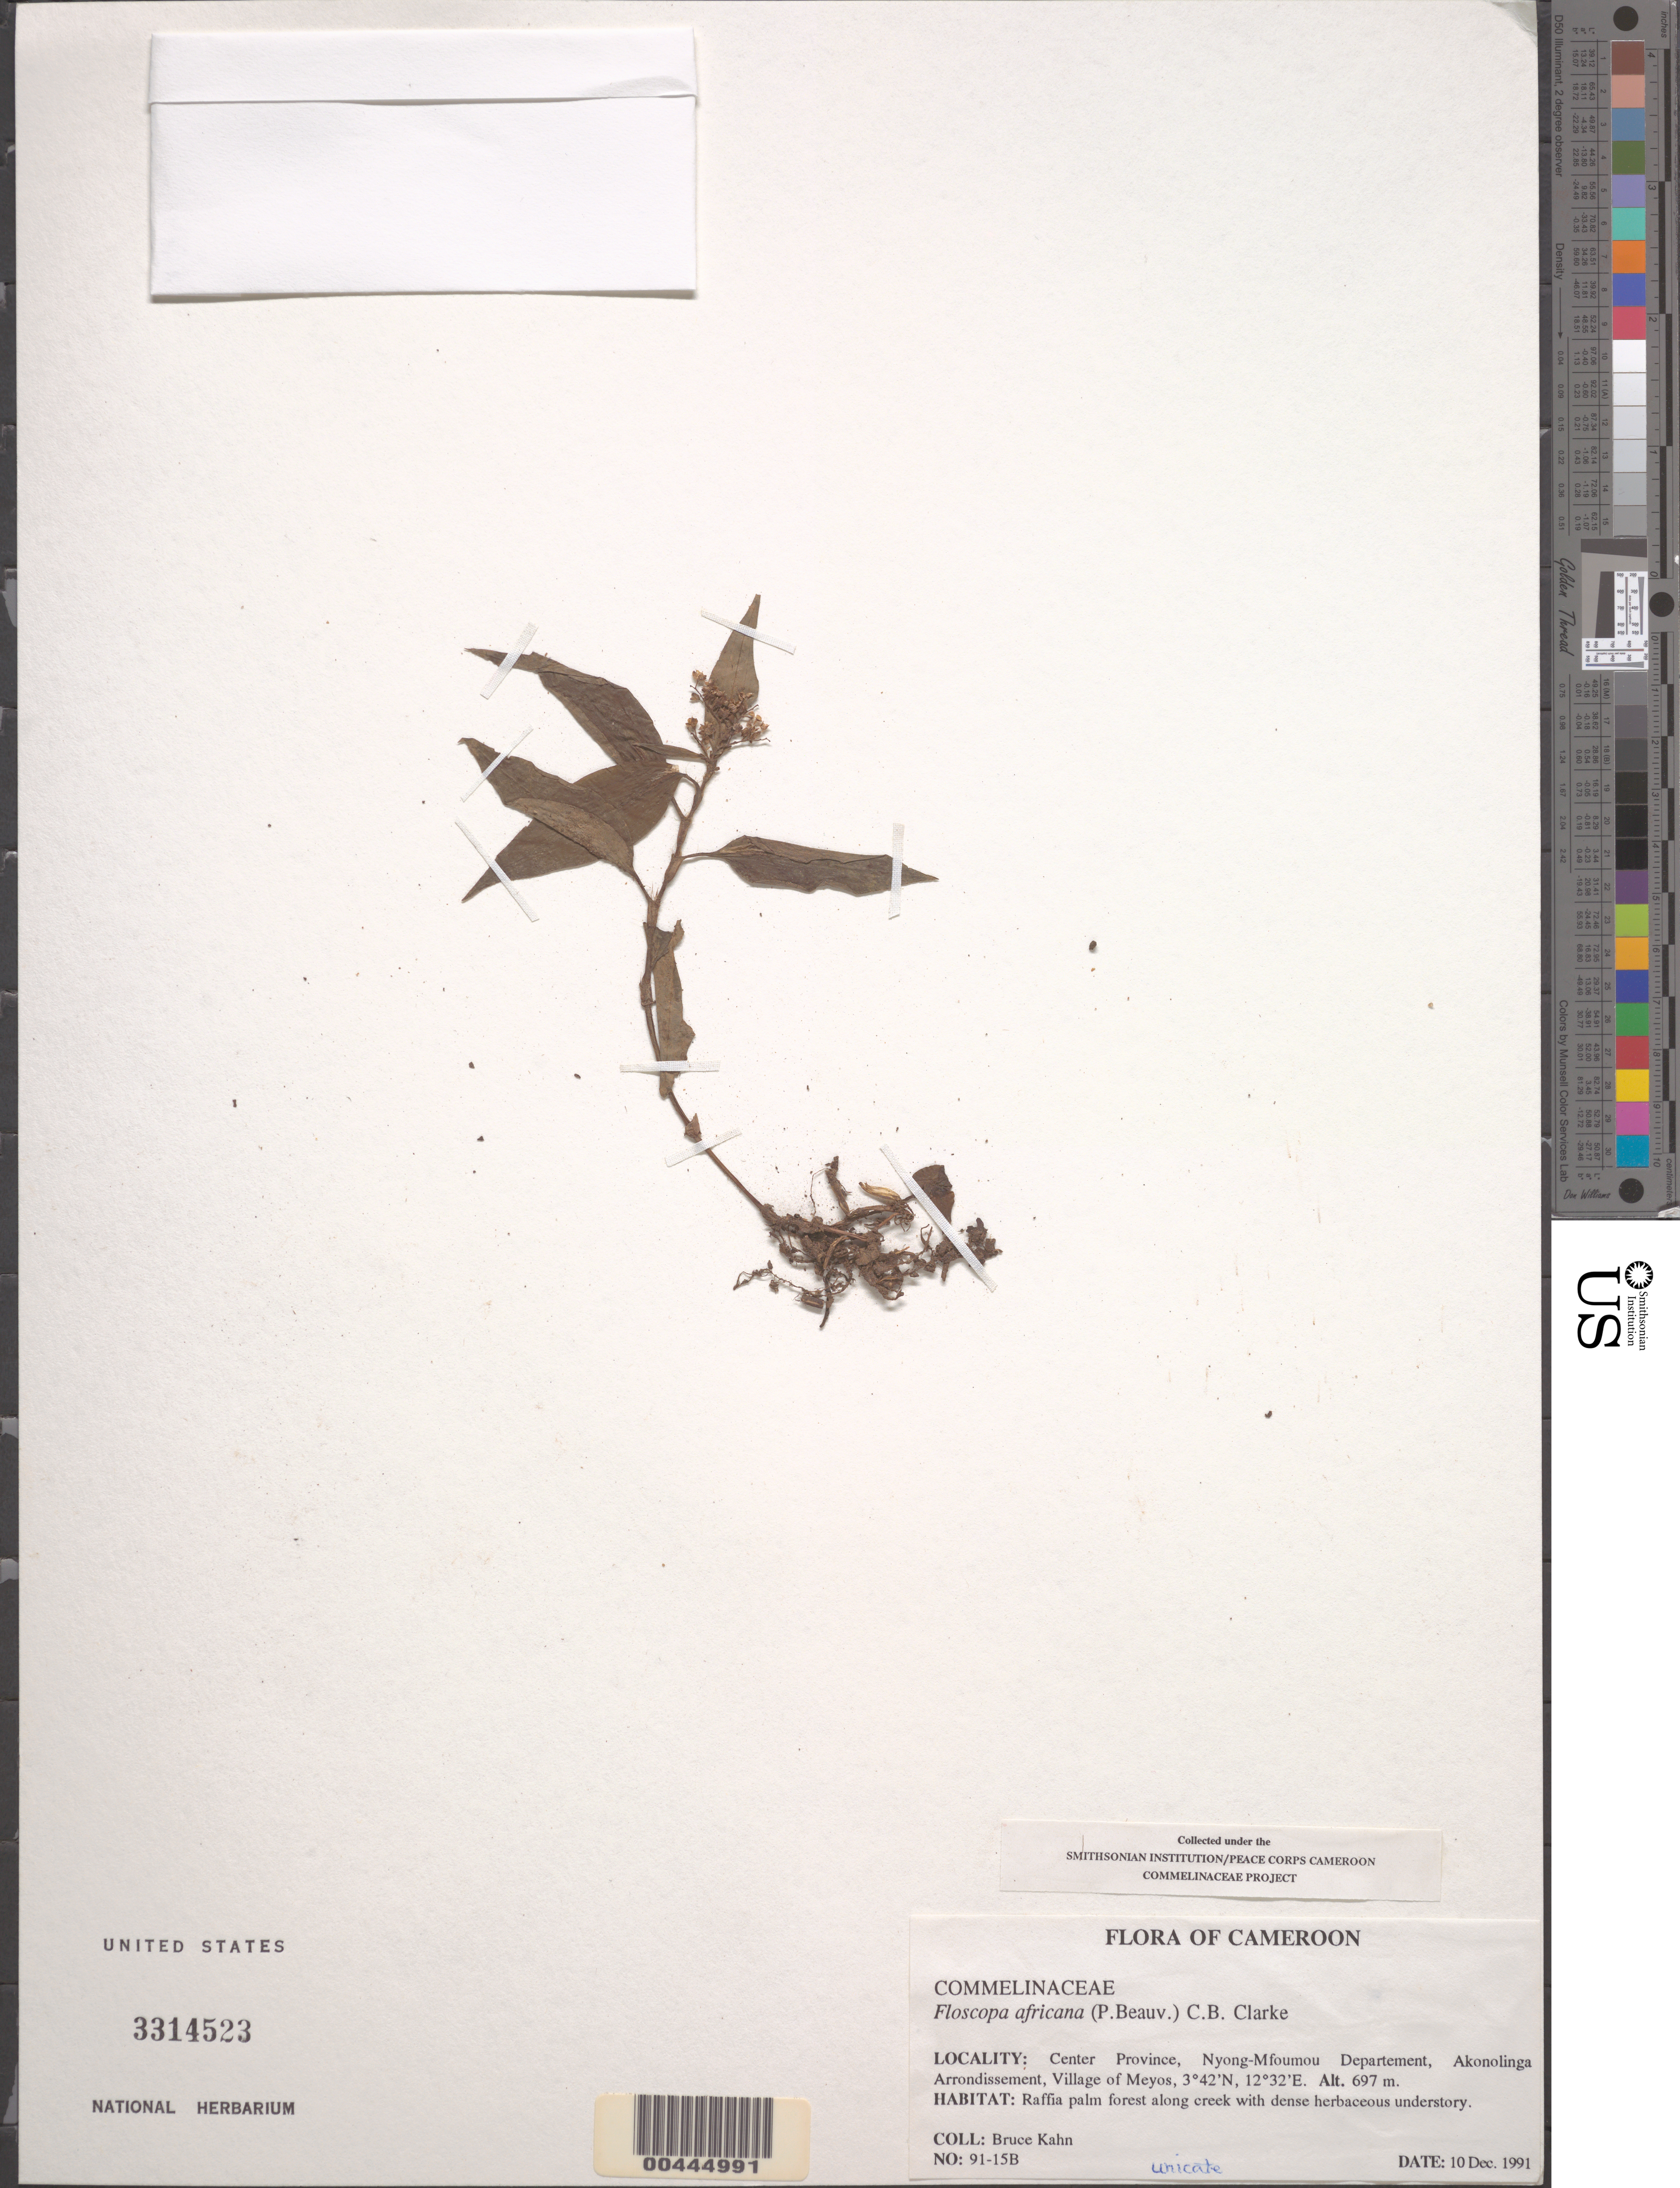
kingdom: Plantae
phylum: Tracheophyta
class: Liliopsida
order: Commelinales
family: Commelinaceae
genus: Floscopa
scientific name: Floscopa africana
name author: (P. Beauv.) C.B. Clarke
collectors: B. Kahn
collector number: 91-15b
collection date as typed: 10 Dec 1991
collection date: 1991-12-10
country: Cameroon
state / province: Centre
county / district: Nyong-et-mfoumou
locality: Nyong-mfoumou dept., akonolinga arrondissement, meyos village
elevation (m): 697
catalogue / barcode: US 3314523